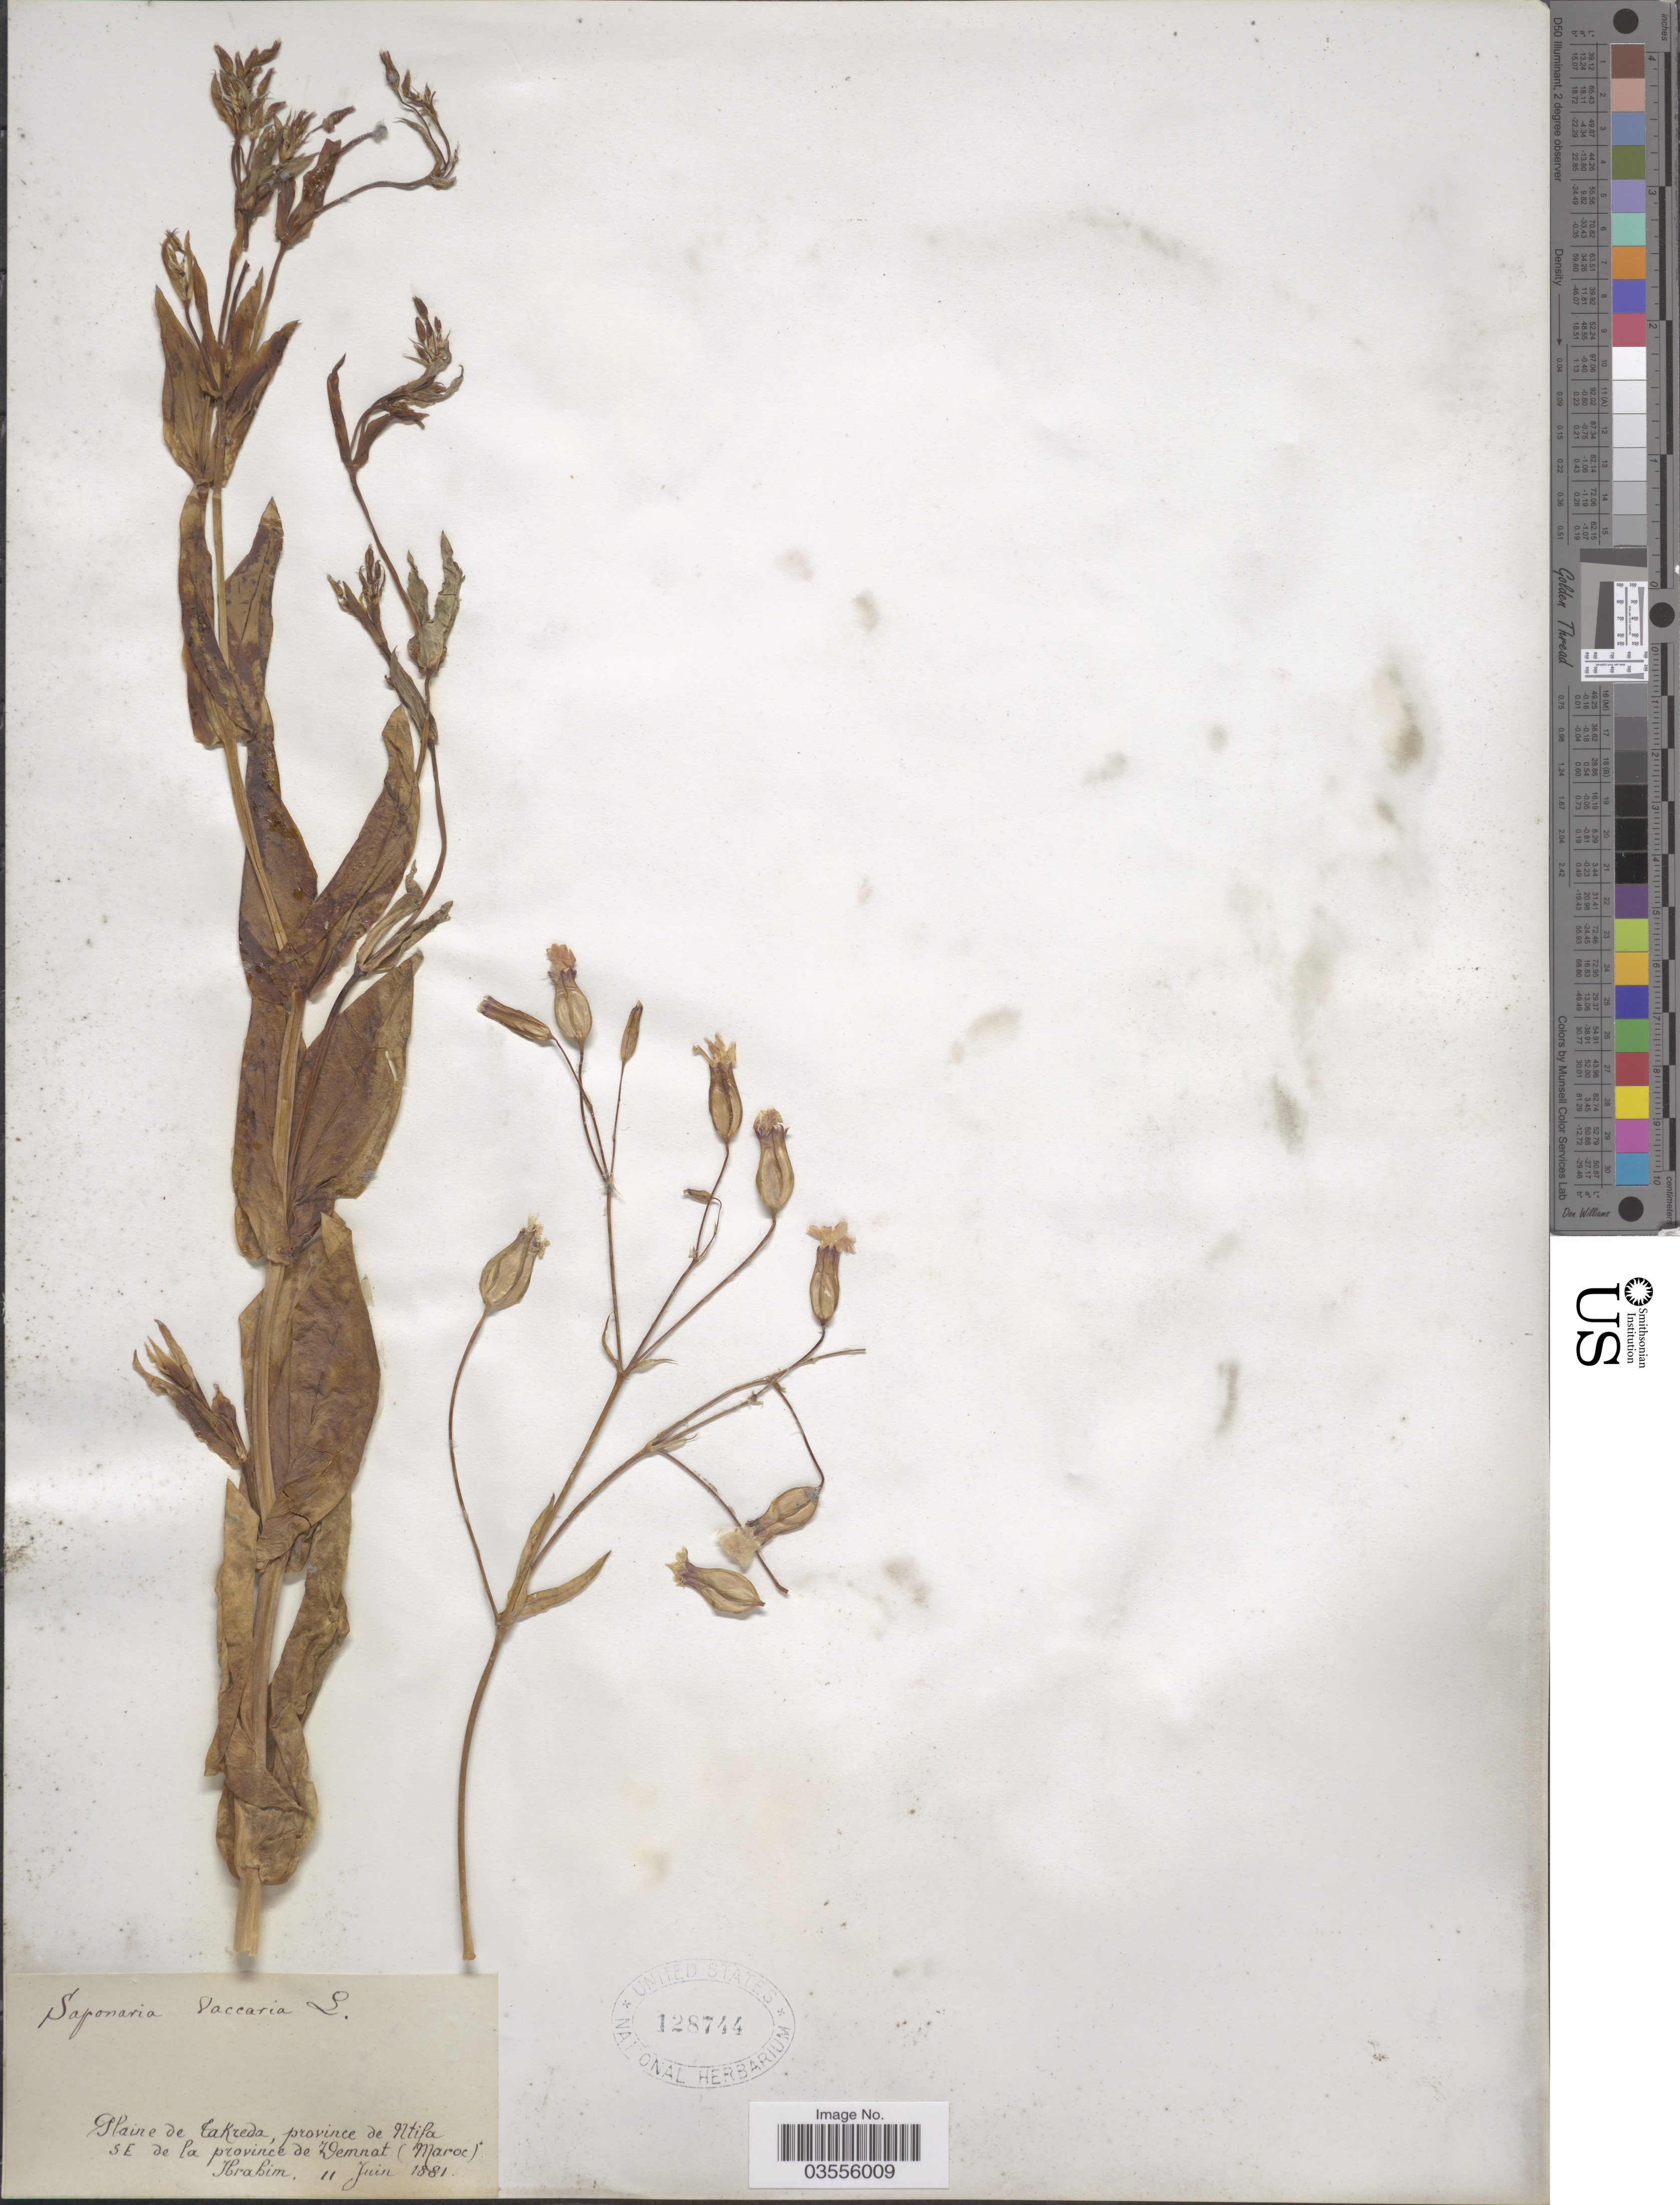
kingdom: Plantae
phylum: Tracheophyta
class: Magnoliopsida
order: Caryophyllales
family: Caryophyllaceae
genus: Gypsophila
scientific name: Gypsophila vaccaria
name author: (L.) Sm.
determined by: Strong, M. T., (US), Smithsonian Institution - National Museum of Natural History (UNITED STATES)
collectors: -. Ibrahim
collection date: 1881-06-11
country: Morocco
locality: Plaine de Takreda, province de Ntifa SE de la province de Demnat.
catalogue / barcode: US 128744